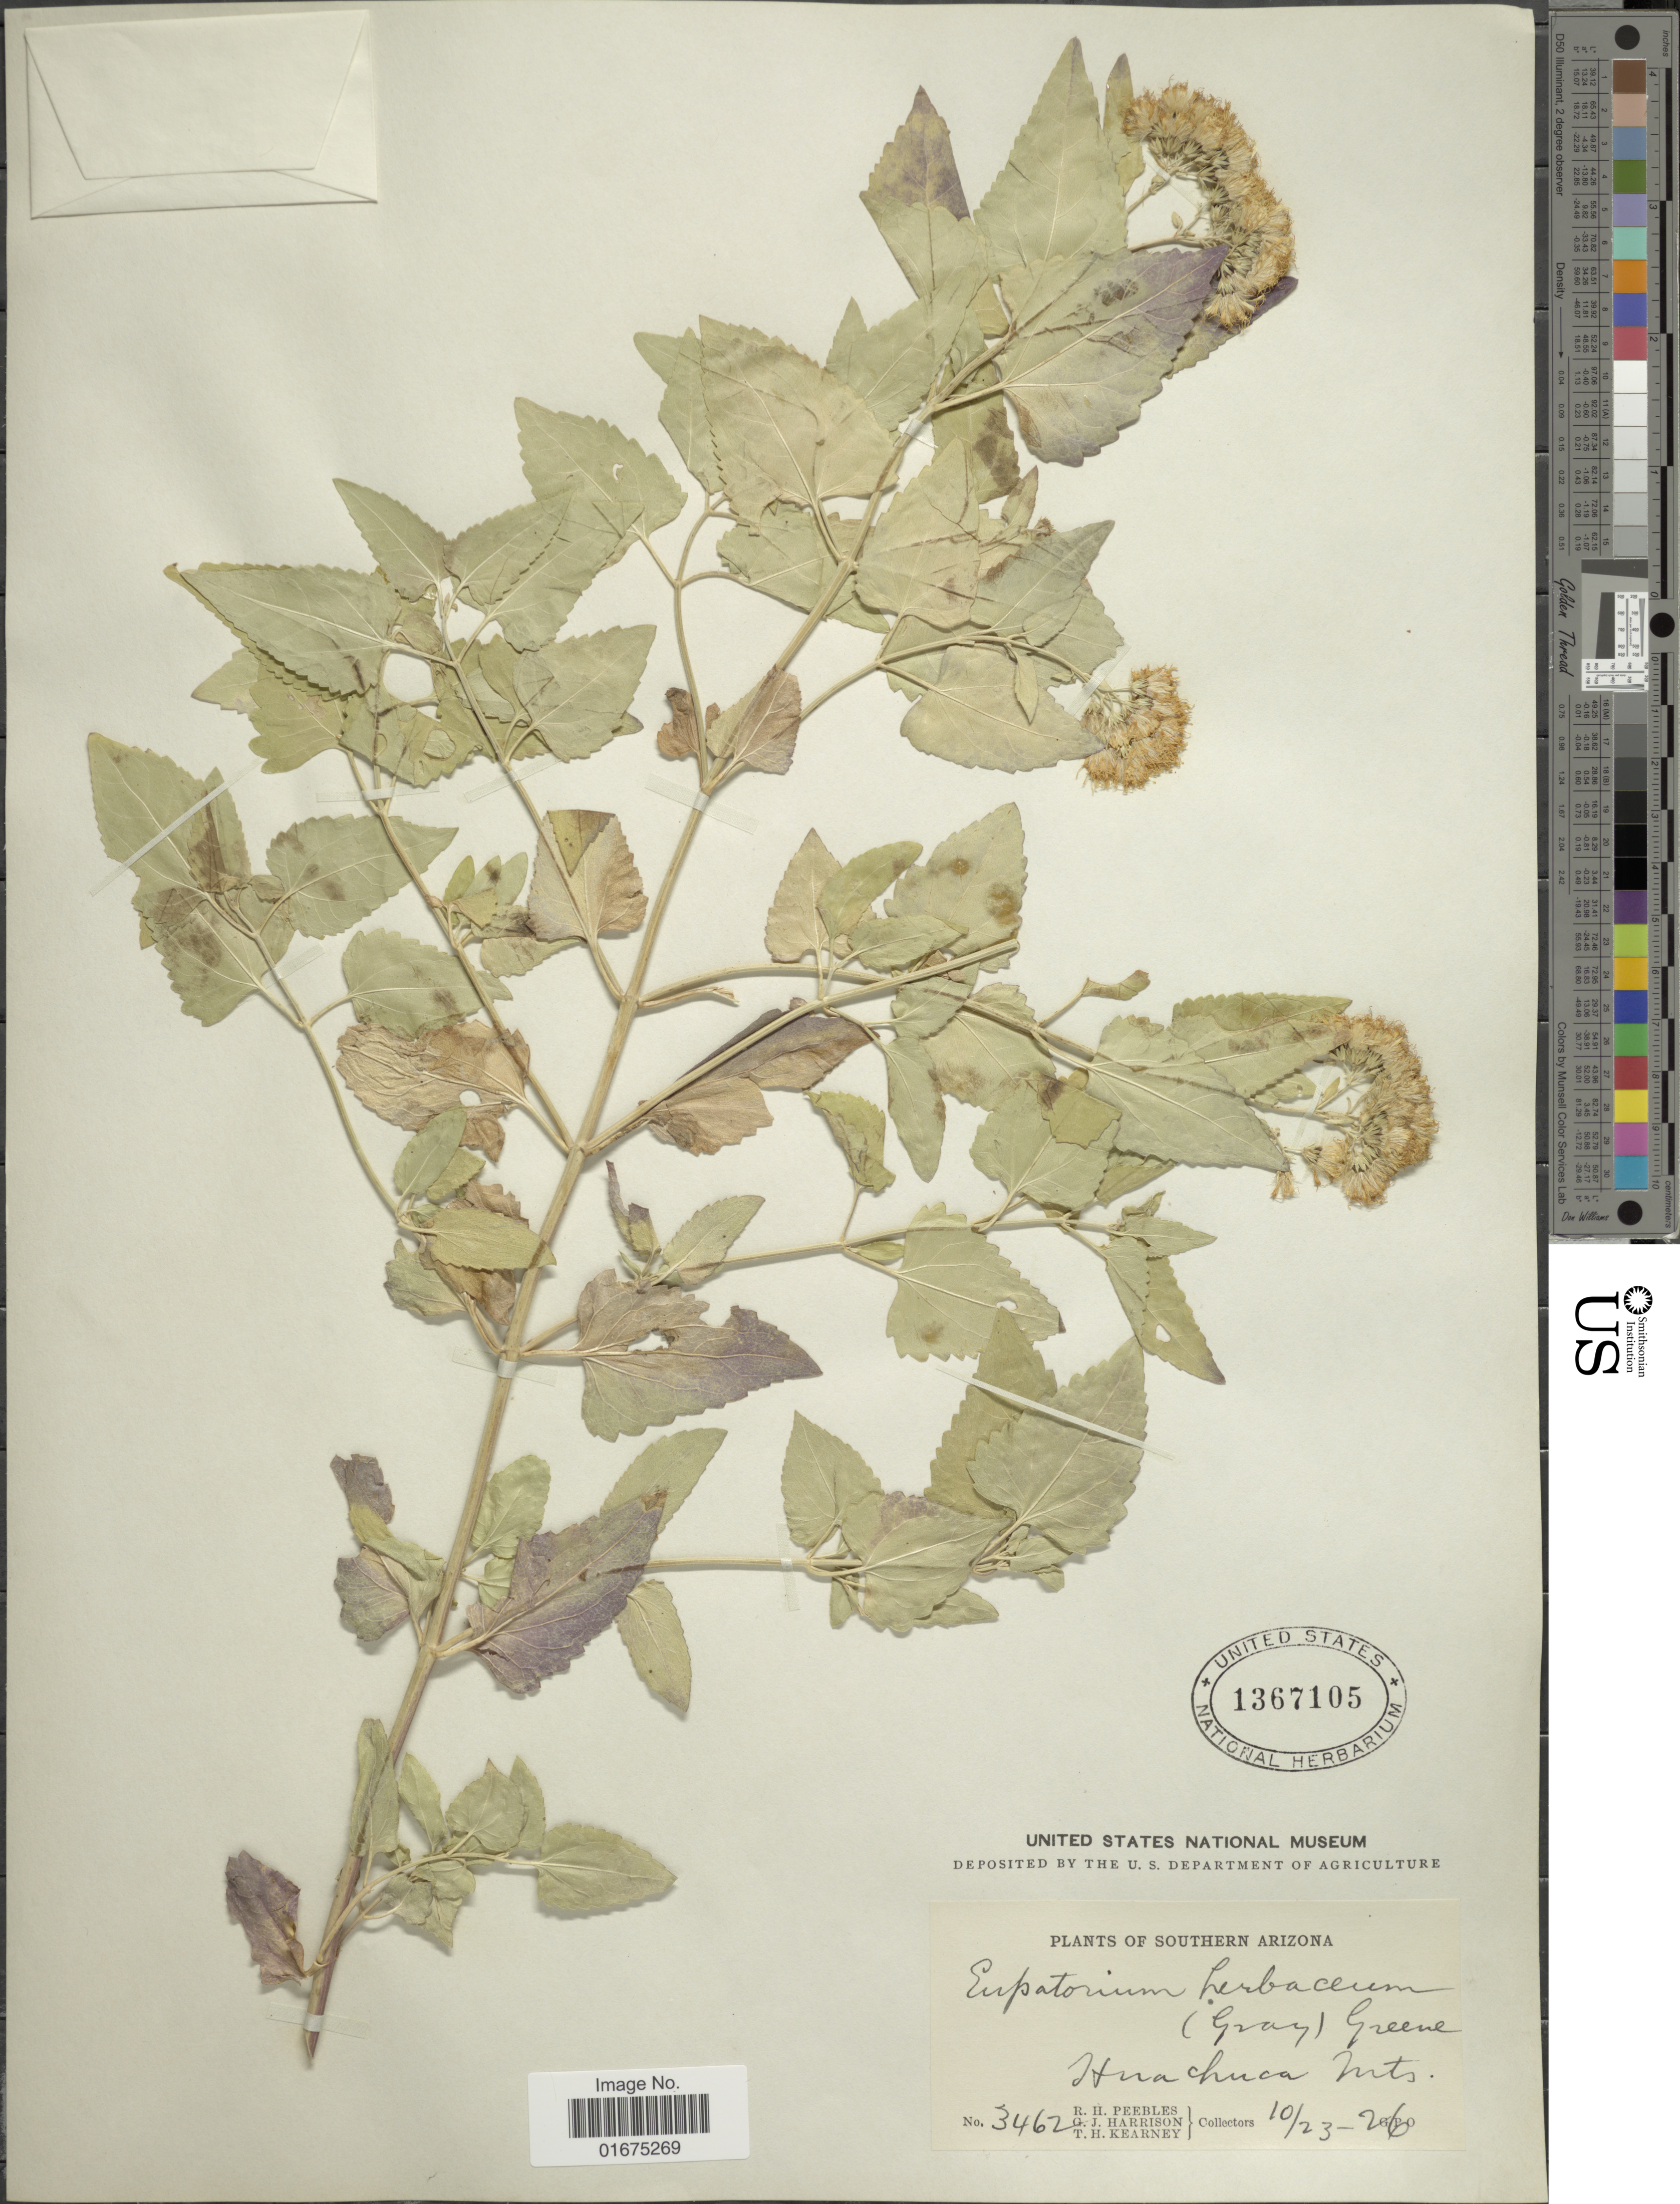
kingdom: Plantae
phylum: Tracheophyta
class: Magnoliopsida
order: Asterales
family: Asteraceae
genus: Ageratina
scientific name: Ageratina herbacea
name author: (A. Gray) R.M. King & H. Rob.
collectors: R. H. Peebles, G. J. Harrison & T. H. Kearney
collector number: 3462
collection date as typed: Transcribed d/m/y: 23/10/26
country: United States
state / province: Arizona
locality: Southern Arizona, Huachua Mts.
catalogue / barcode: US 1367105